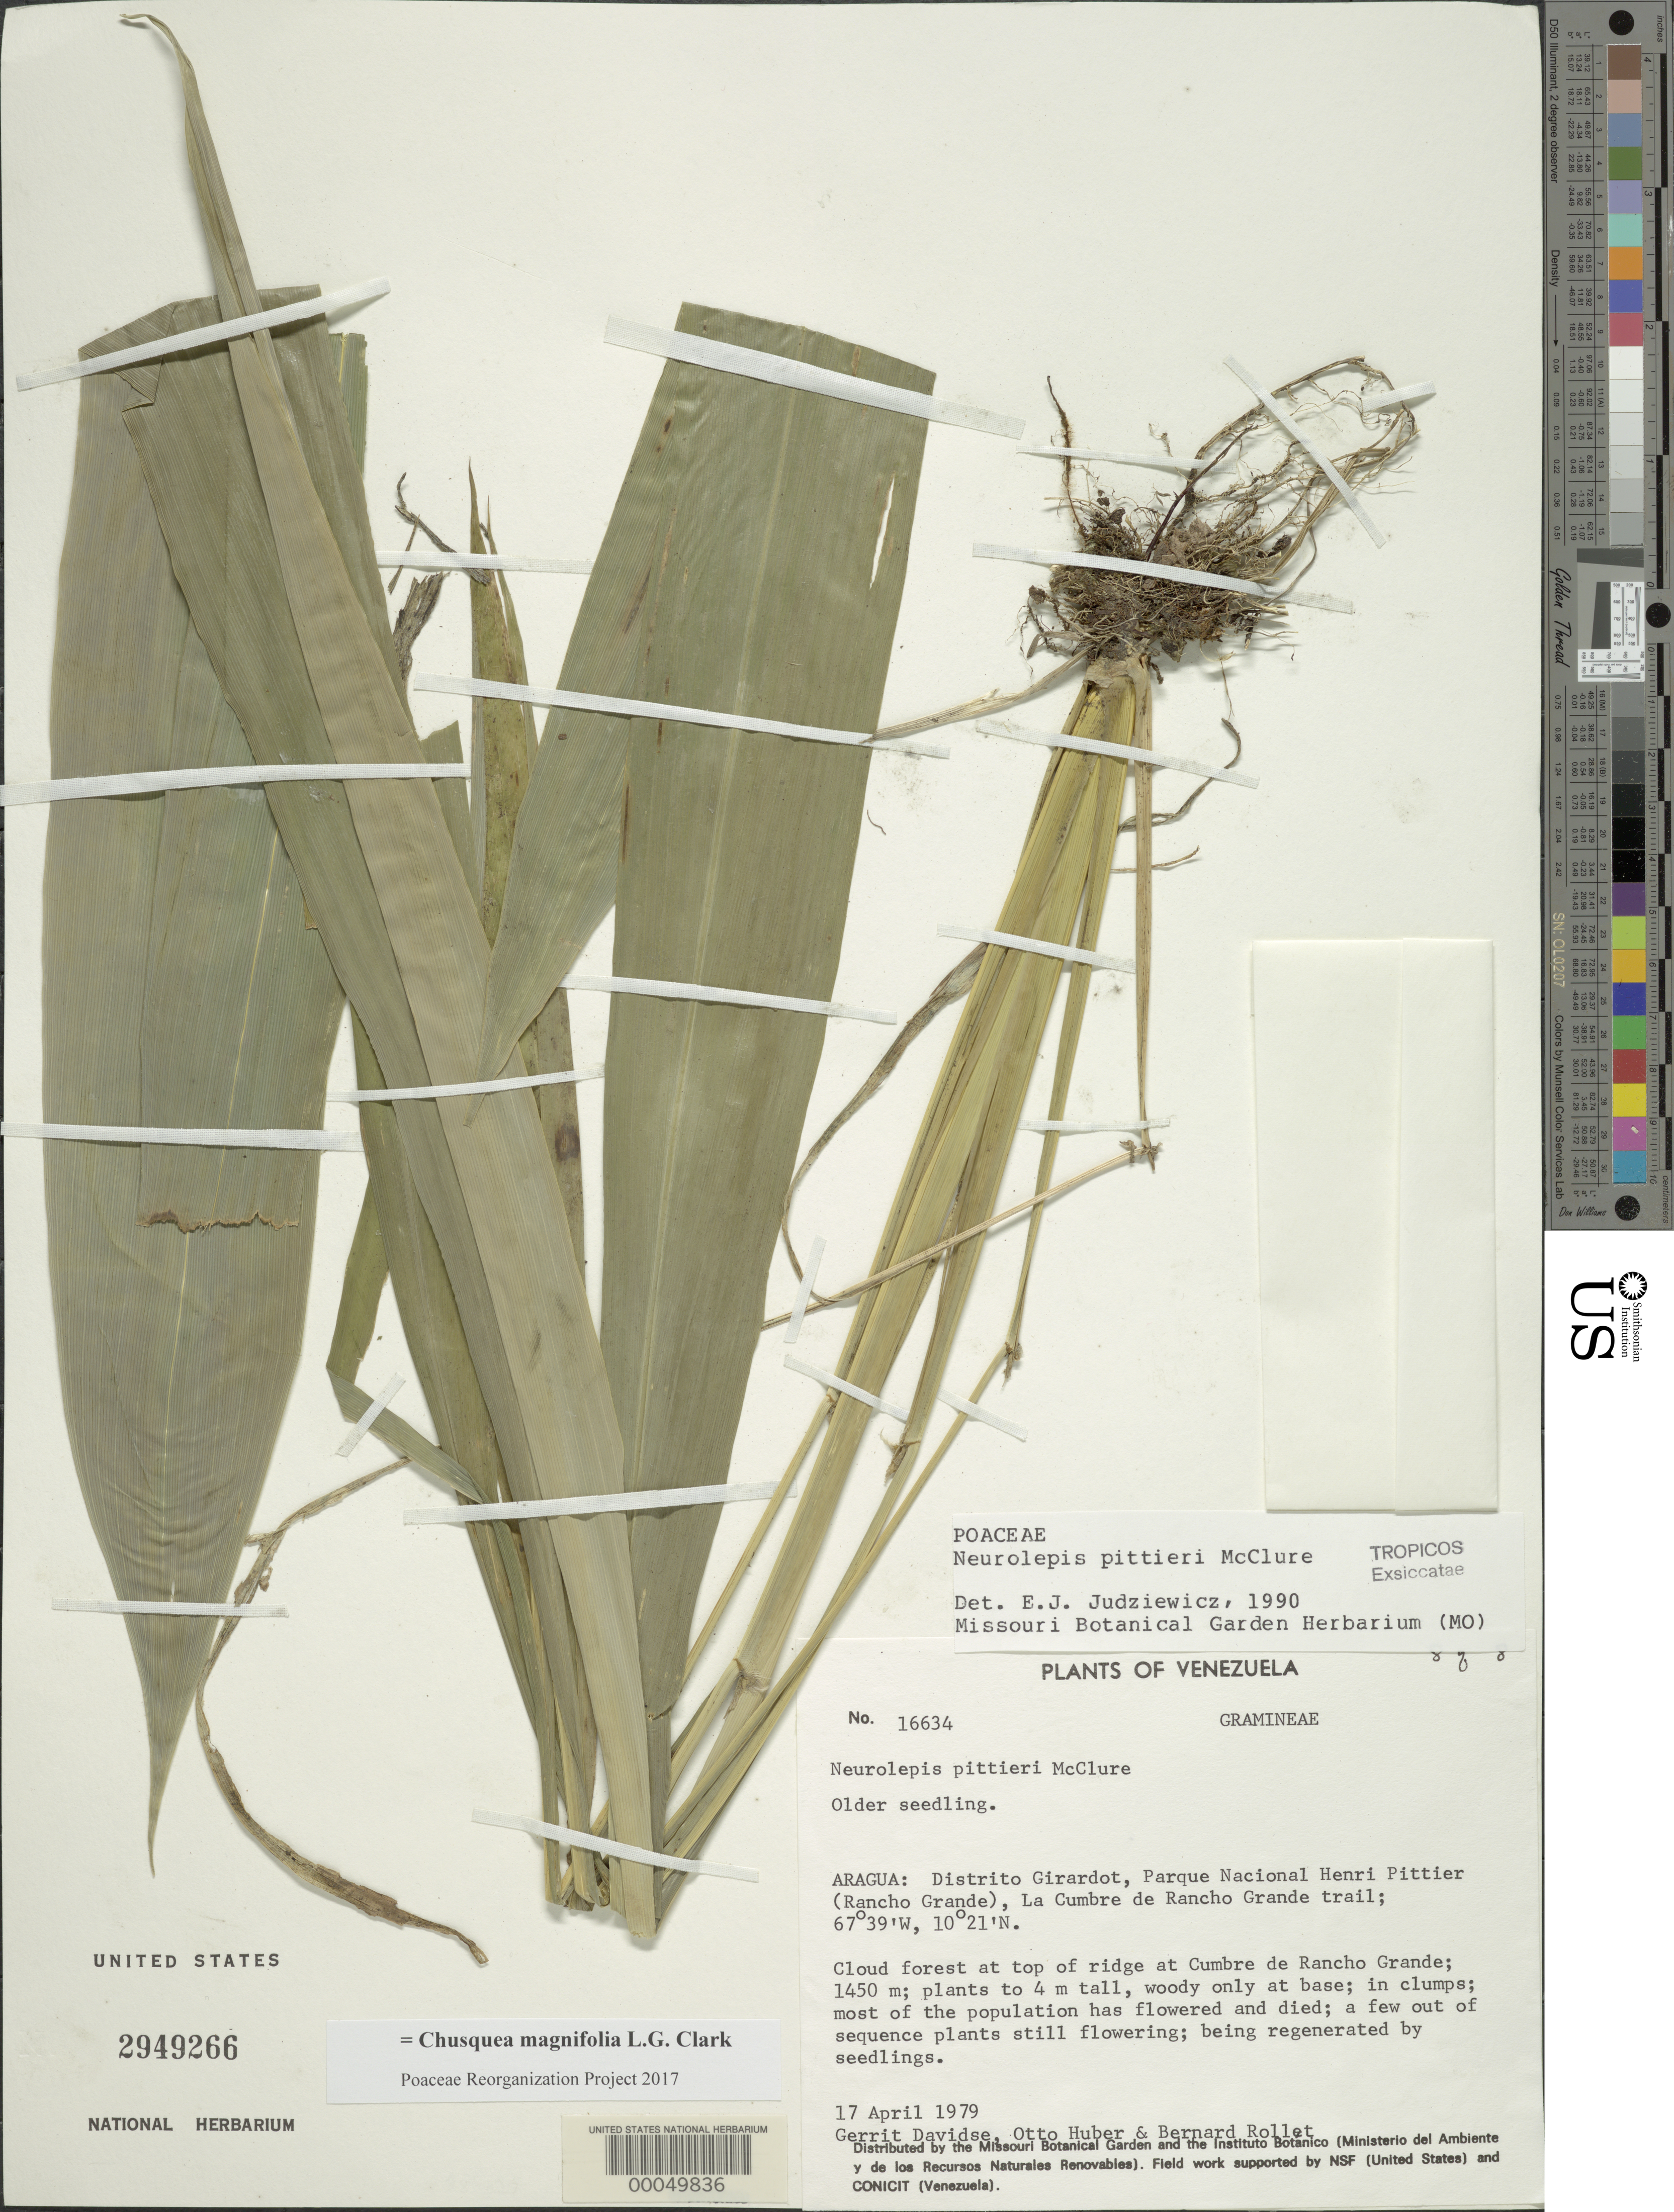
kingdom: Plantae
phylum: Tracheophyta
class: Liliopsida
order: Poales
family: Poaceae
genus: Chusquea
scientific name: Chusquea magnifolia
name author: L.G. Clark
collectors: G. Davidse, O. Huber & B. Rollet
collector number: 16634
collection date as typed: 17 Apr 1979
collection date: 1979-04-17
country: Venezuela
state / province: Aragua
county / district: Girardot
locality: Parque nacional henri pittier (rancho grande); top of ridge at cumbre de rancho grande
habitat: Cloud forest at top of ridge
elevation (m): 1450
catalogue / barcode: US 2949266